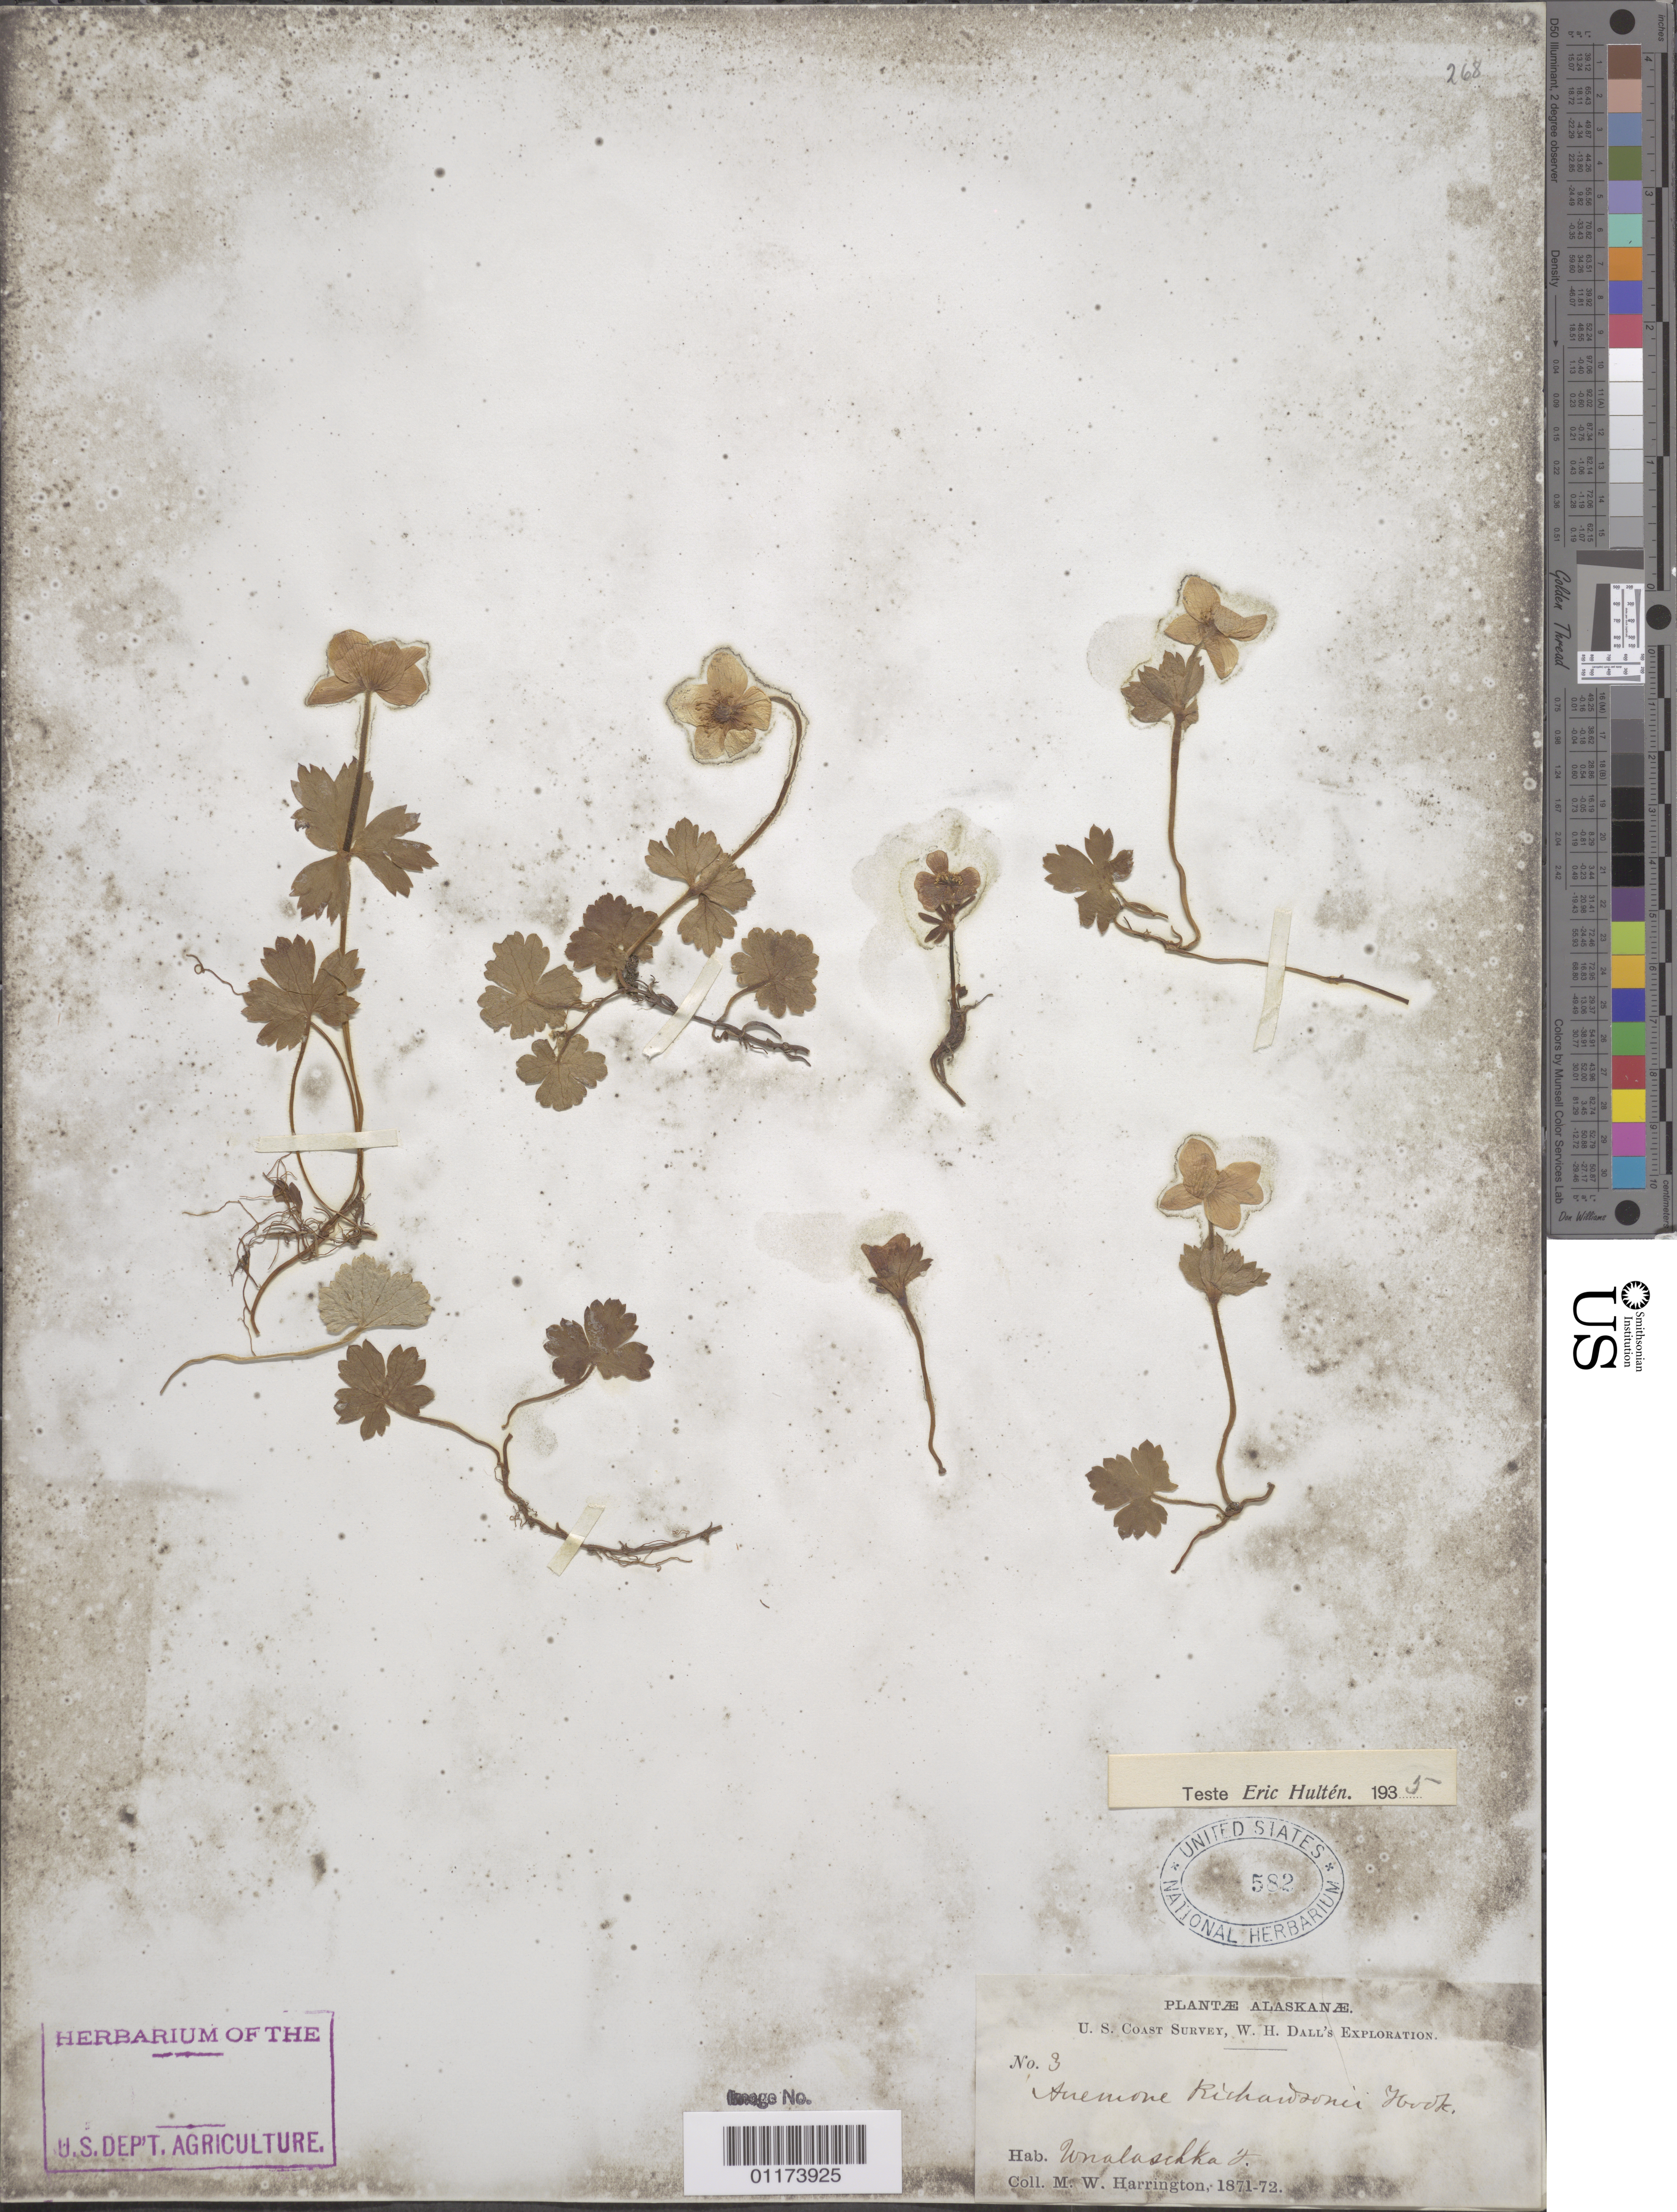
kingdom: Plantae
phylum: Tracheophyta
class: Magnoliopsida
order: Ranunculales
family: Ranunculaceae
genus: Anemone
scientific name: Anemone richardsonii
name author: Hook.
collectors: M. W. Harrington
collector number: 3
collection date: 1871/1872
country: United States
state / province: Alaska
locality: Unalaska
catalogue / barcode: US 582